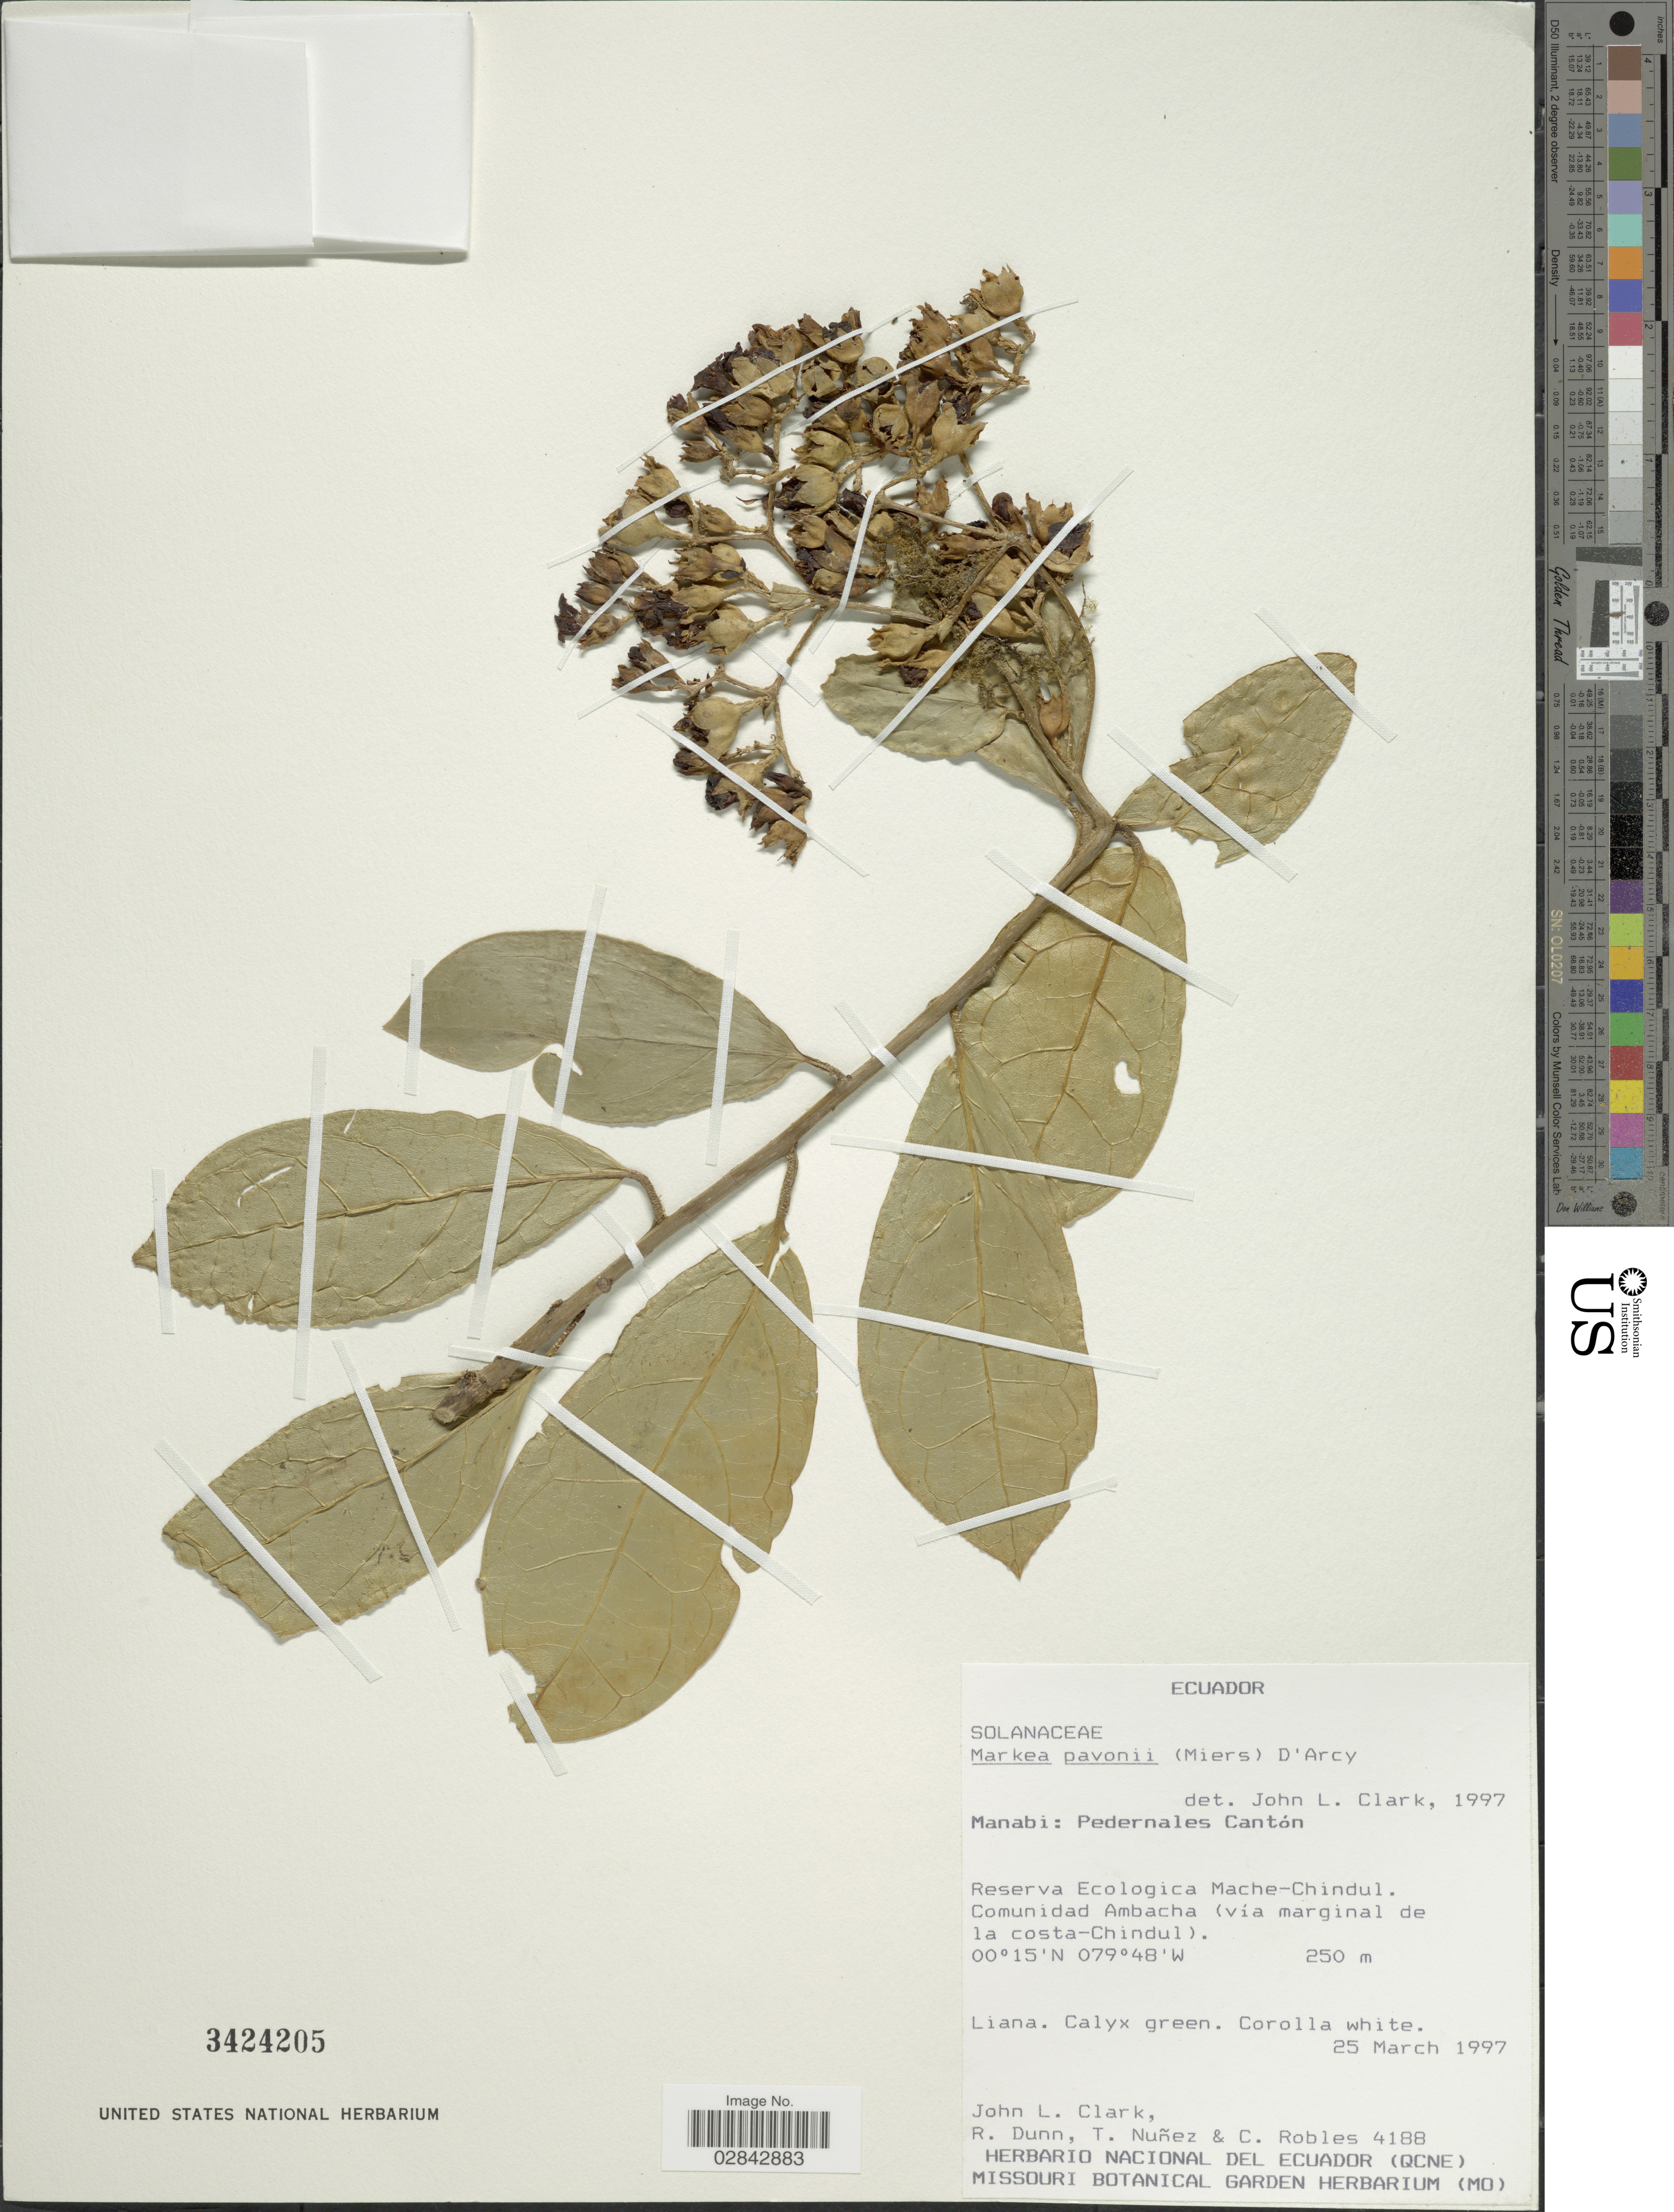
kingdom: Plantae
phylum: Tracheophyta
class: Magnoliopsida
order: Solanales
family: Solanaceae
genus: Markea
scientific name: Markea pavonii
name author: (Miers) D'Arcy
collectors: J. L. Clark, R. Dunn, T. Núñez & C. Robles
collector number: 4188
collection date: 1997-03-25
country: Ecuador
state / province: Manabí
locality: Pedernales Cantón. Reserva Ecologica Mache-Chindul. Comunidad Ambacha (vía marginal de la costa-Chindul).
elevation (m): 250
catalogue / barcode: US 3424205